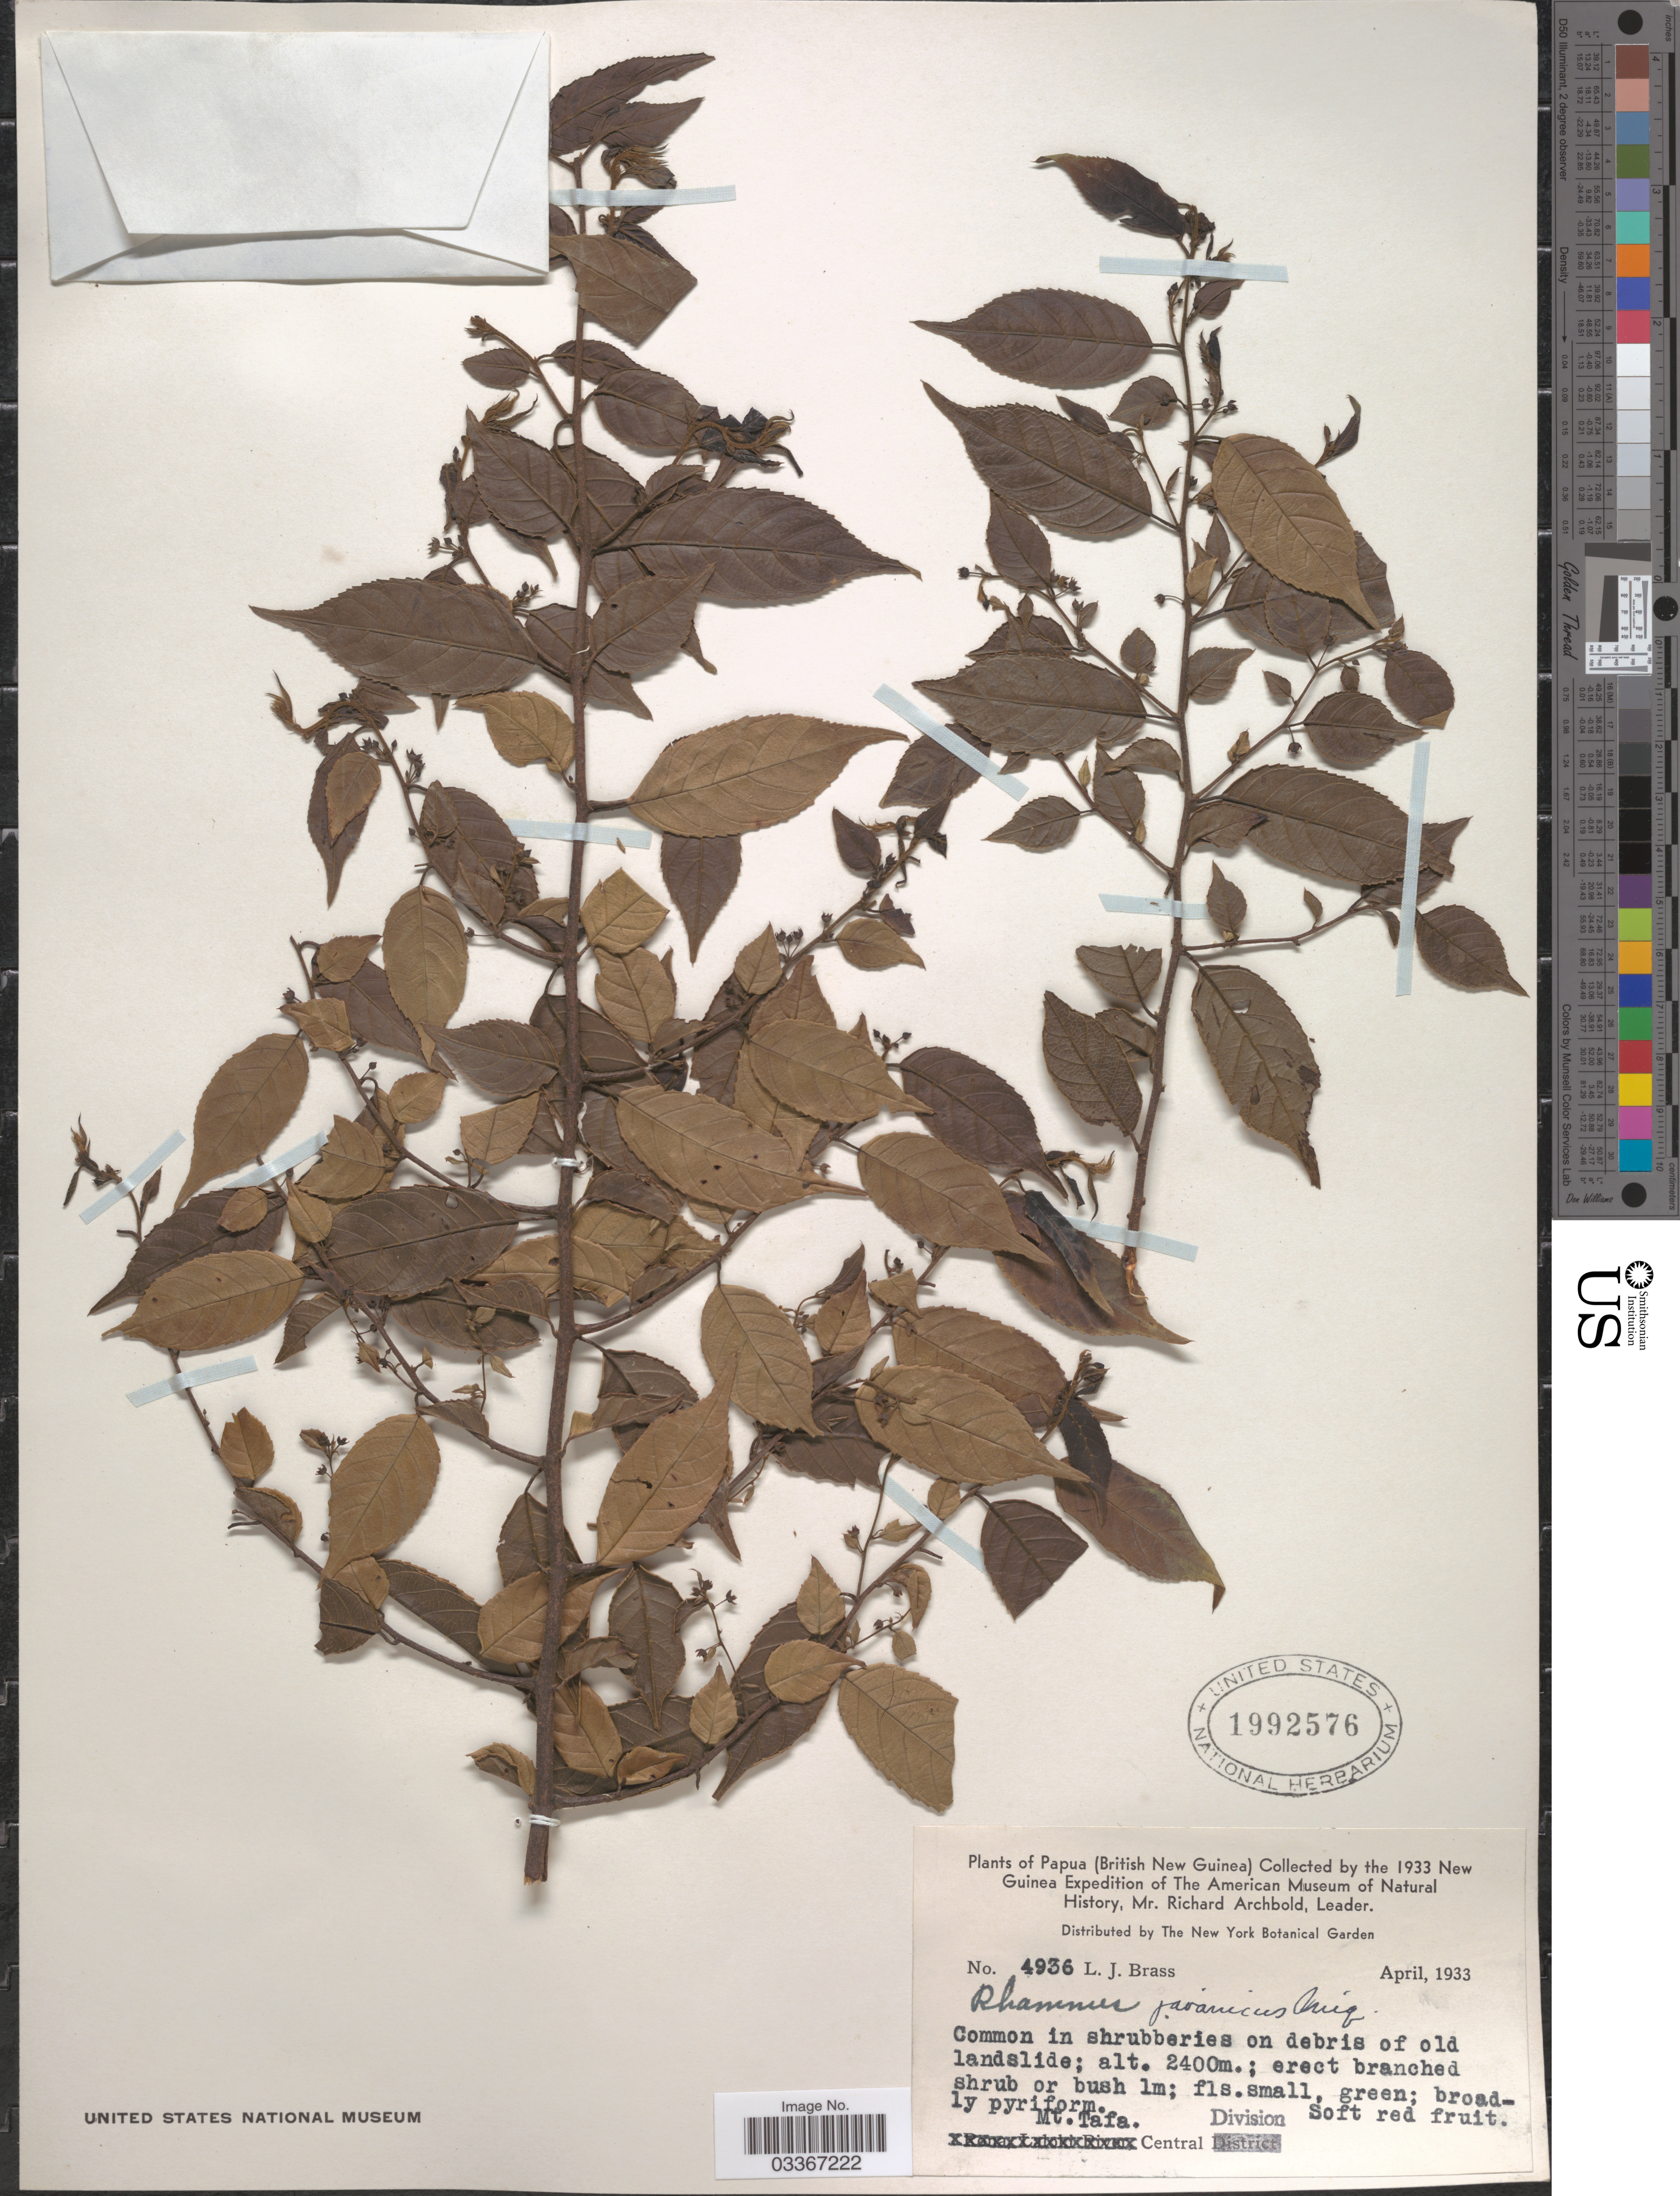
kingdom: Plantae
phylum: Tracheophyta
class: Magnoliopsida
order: Rosales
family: Rhamnaceae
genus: Rhamnus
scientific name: Rhamnus sp.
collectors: L. J. Brass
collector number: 4963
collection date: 1933-04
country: Papua New Guinea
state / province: Central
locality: Papua (British New Guinea). Mt. Tafa. Central Division [unsure placement].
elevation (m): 2400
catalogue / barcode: US 1992576